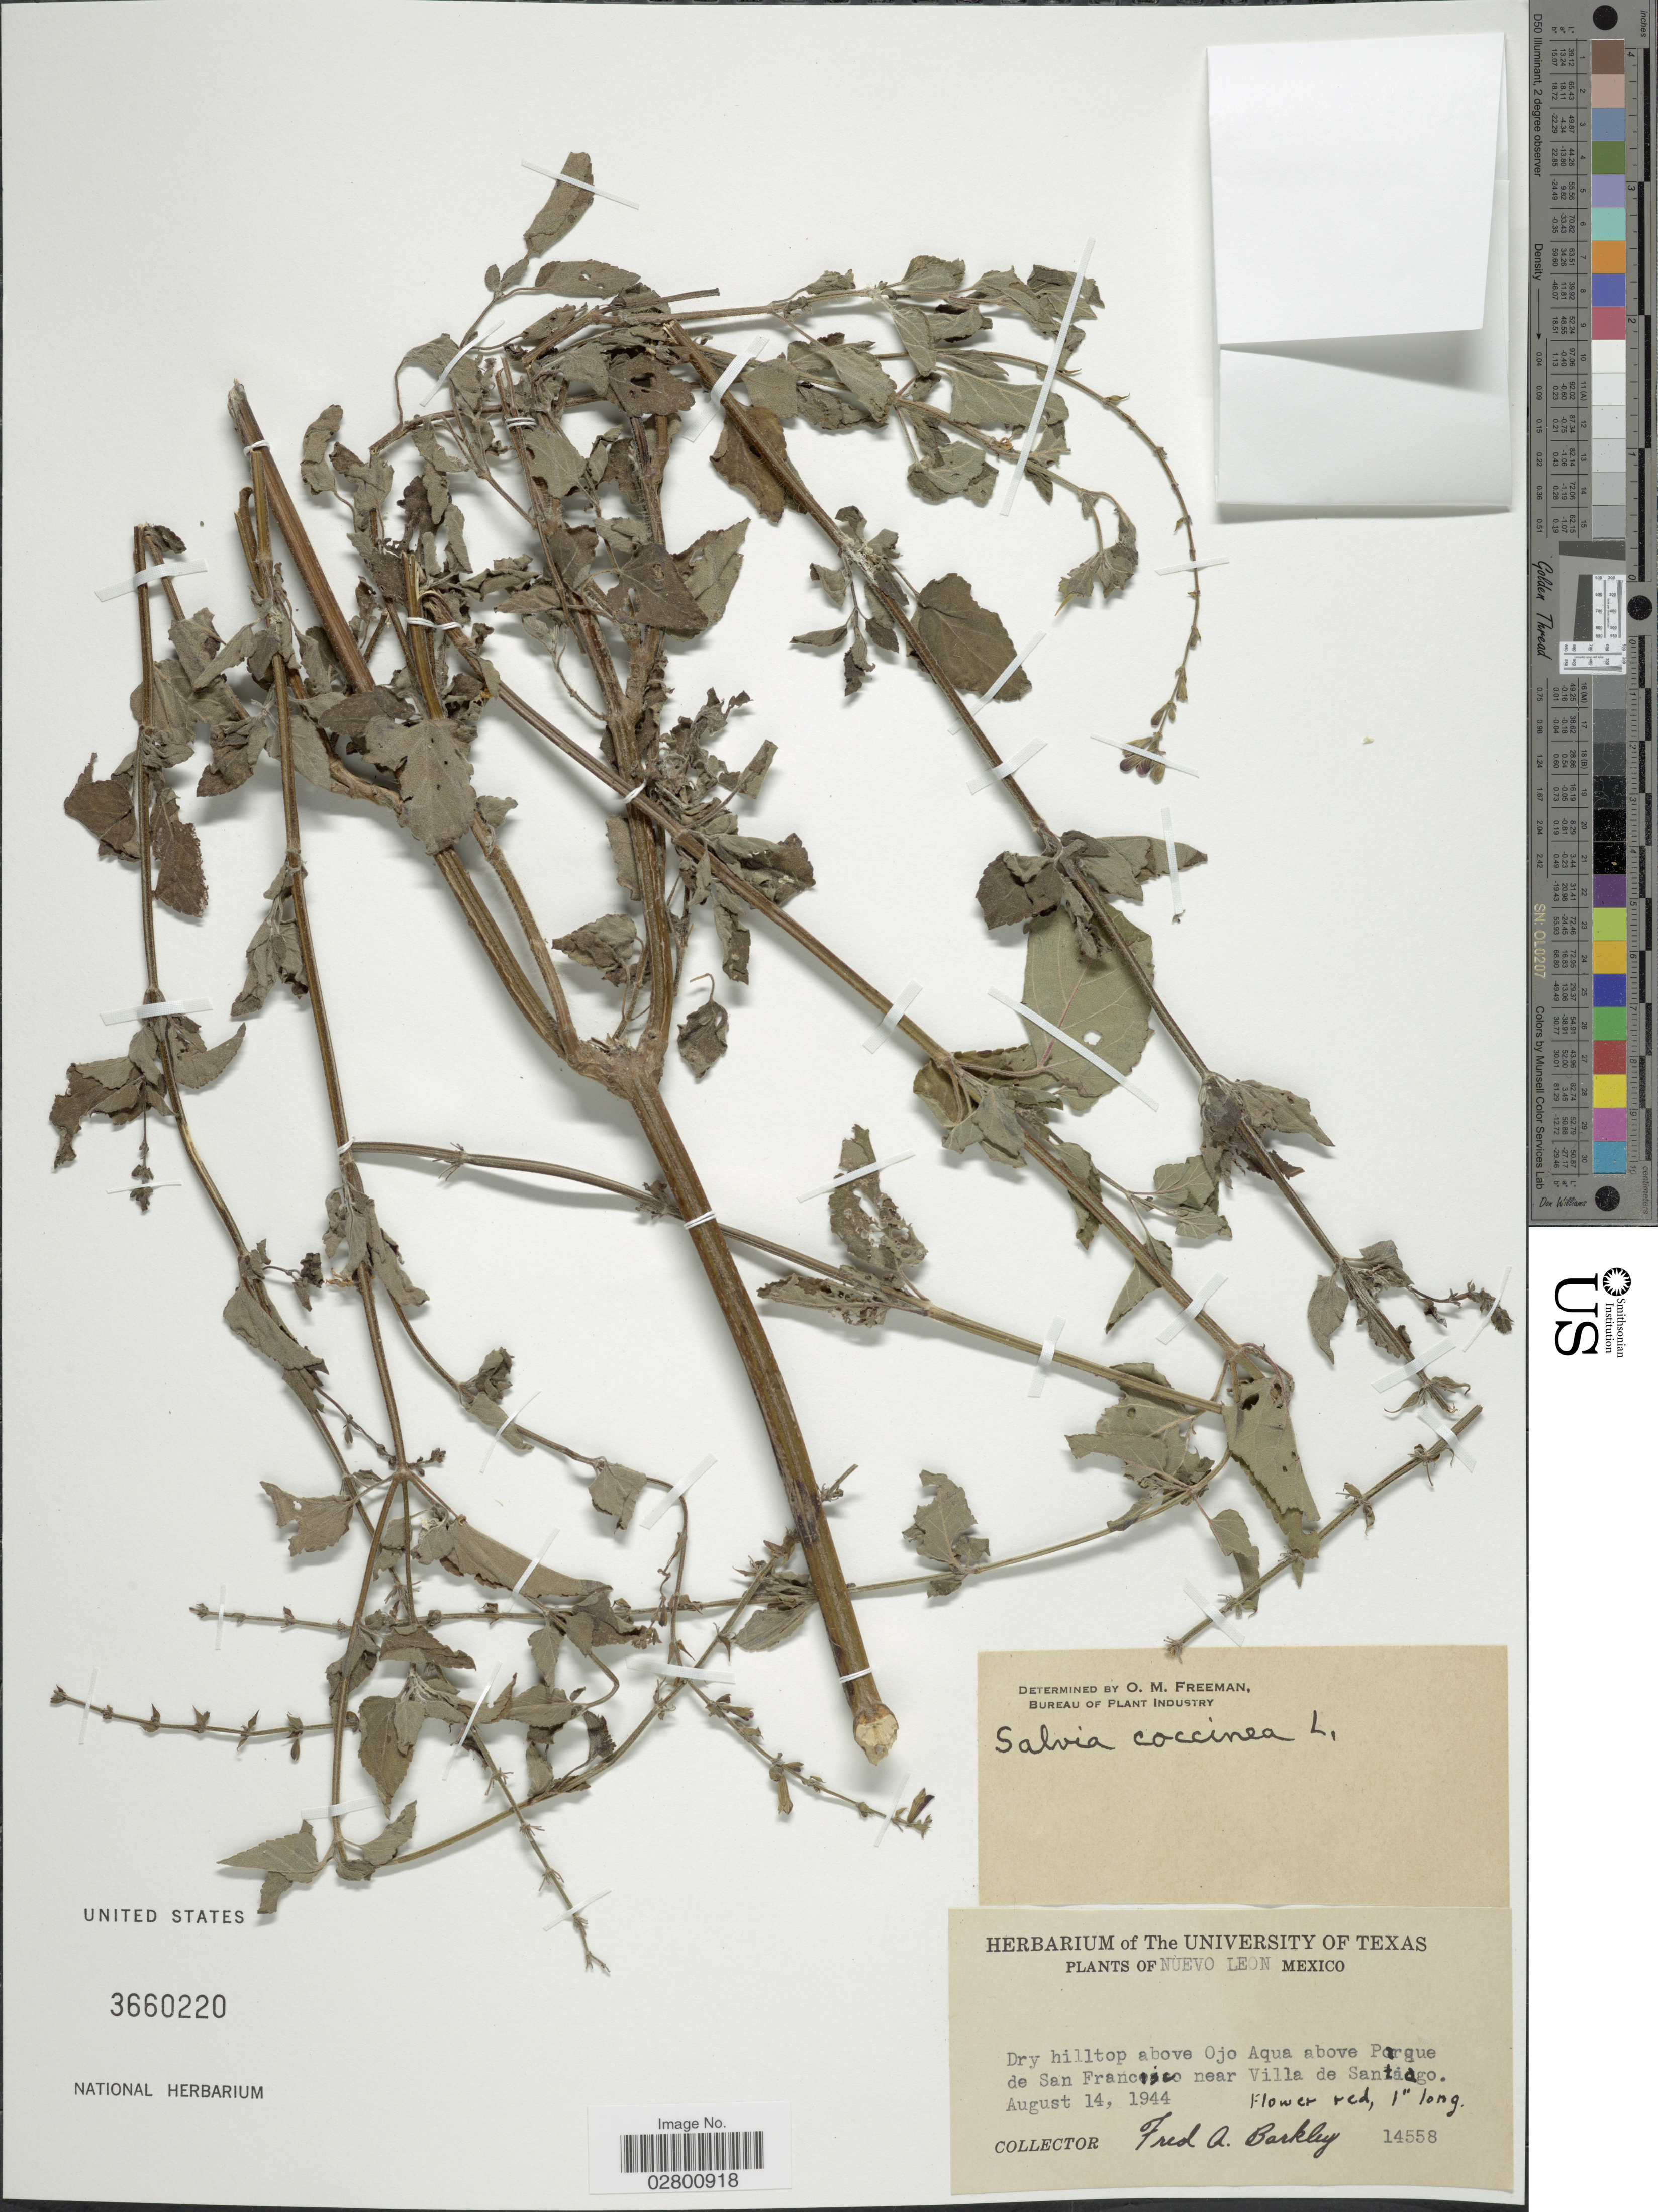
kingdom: Plantae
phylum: Tracheophyta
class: Magnoliopsida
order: Lamiales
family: Lamiaceae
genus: Salvia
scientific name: Salvia coccinea 'Naples Lavender'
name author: L. f. ex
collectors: F. A. Barkley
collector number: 14558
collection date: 1944-08-14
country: Mexico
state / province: Nuevo León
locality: Dry hilltop above Ojo Aqua above Parque de San Franscisco near Villa de Santiago.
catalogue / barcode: US 3660220